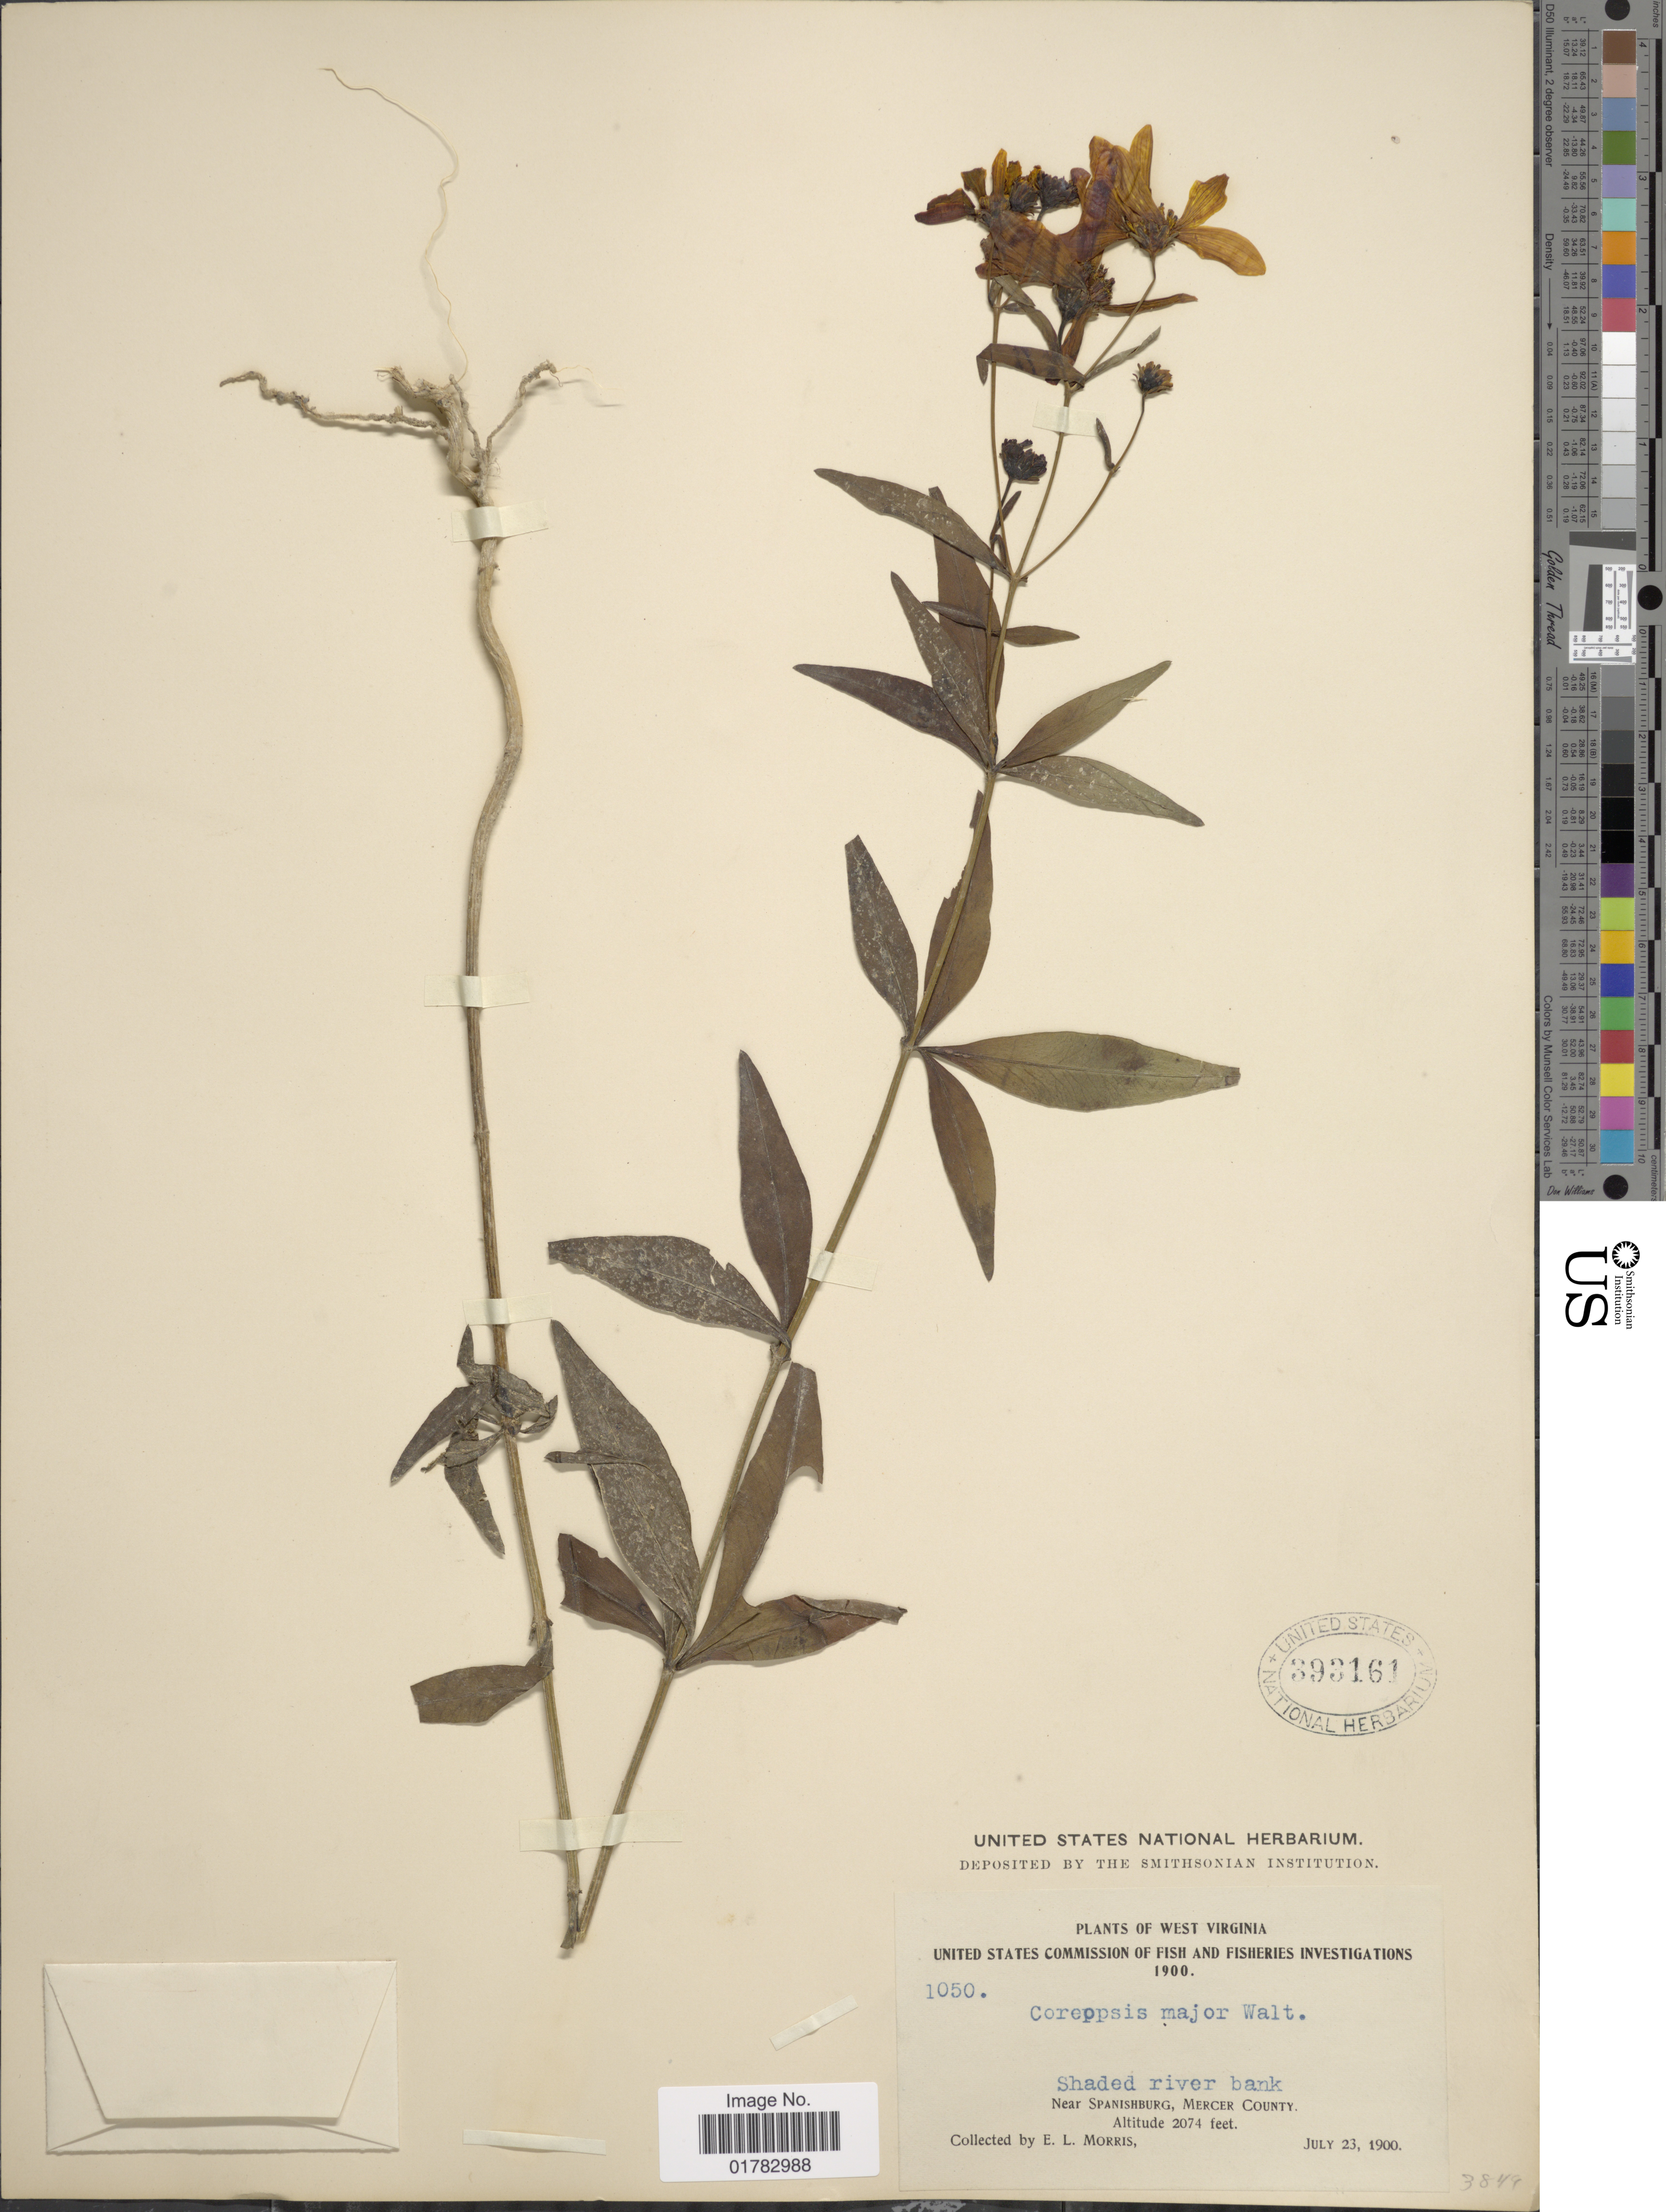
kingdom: Plantae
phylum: Tracheophyta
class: Magnoliopsida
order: Asterales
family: Asteraceae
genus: Coreopsis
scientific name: Coreopsis major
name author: Walter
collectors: E. Morris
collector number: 1050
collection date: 1900-07-23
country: United States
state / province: West Virginia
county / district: Mercer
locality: Shaded river bank, near Spanishburg, Mercer County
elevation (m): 632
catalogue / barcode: US 393161